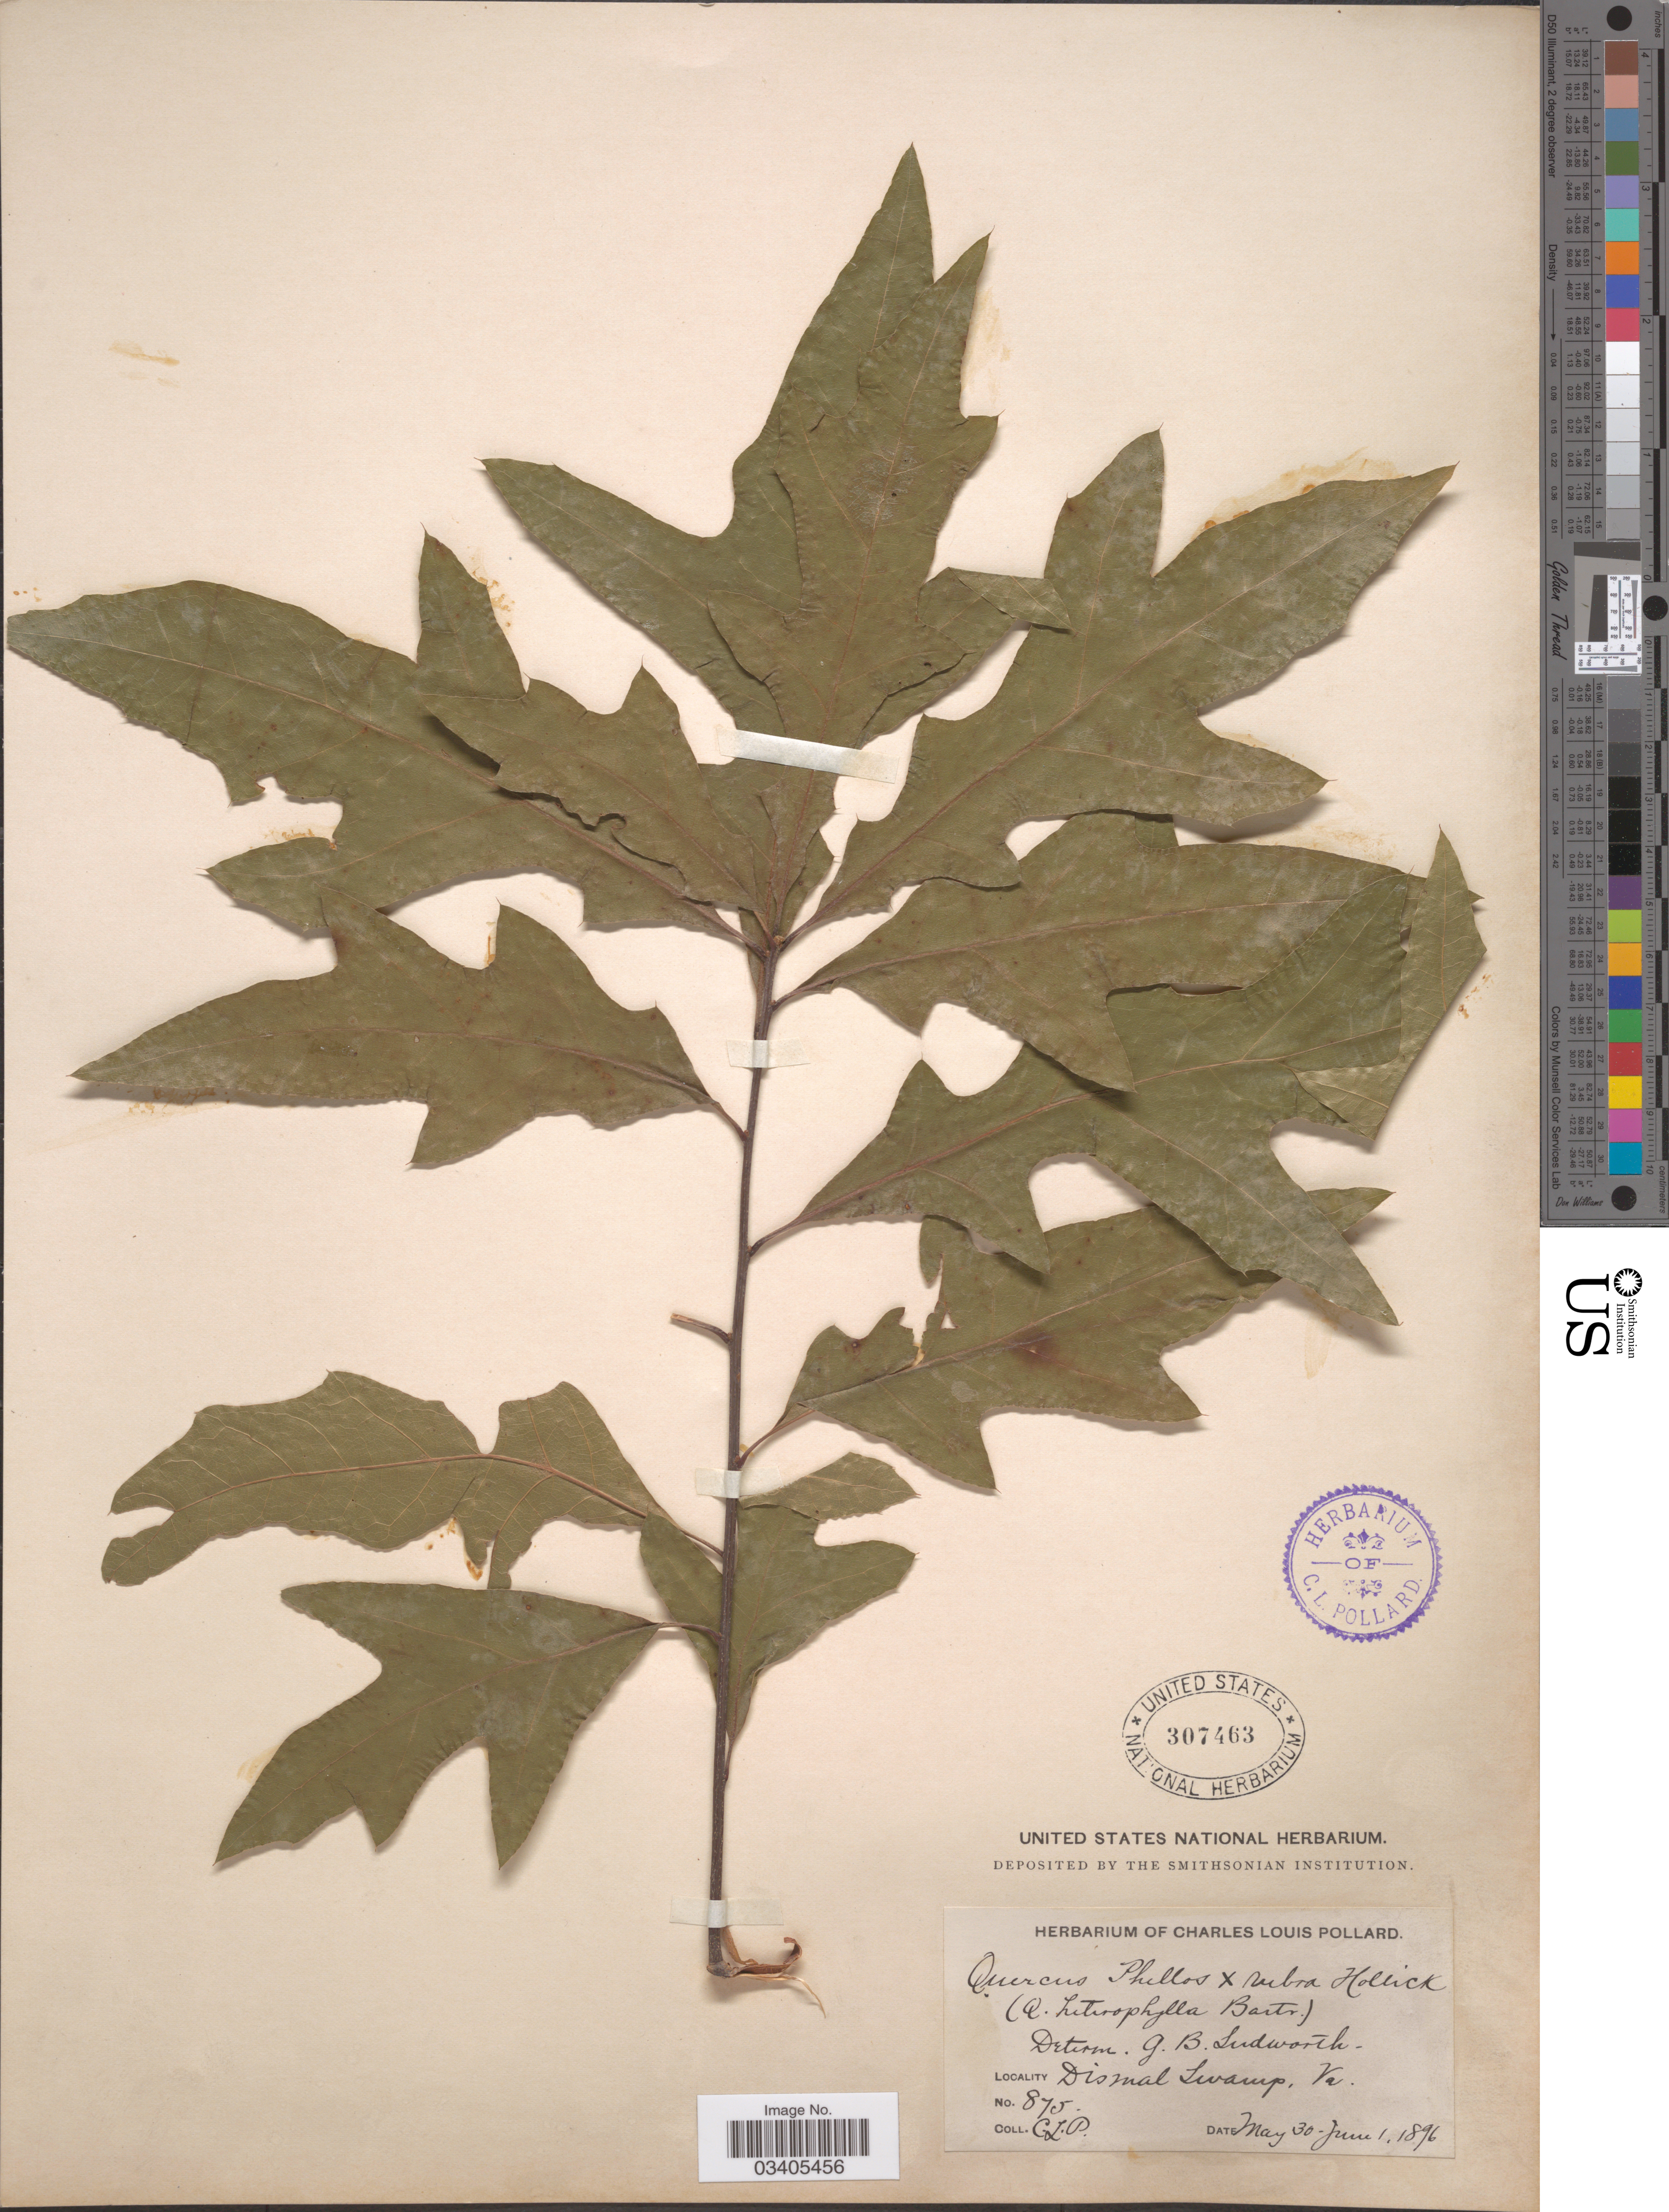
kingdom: Plantae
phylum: Tracheophyta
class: Magnoliopsida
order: Fagales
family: Fagaceae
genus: Quercus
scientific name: Quercus x heterophylla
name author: Michx.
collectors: C. L. Pollard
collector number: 875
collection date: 1896-05-30/1896-06-01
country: United States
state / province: Virginia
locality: Dismal Swamp.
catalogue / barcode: US 307463